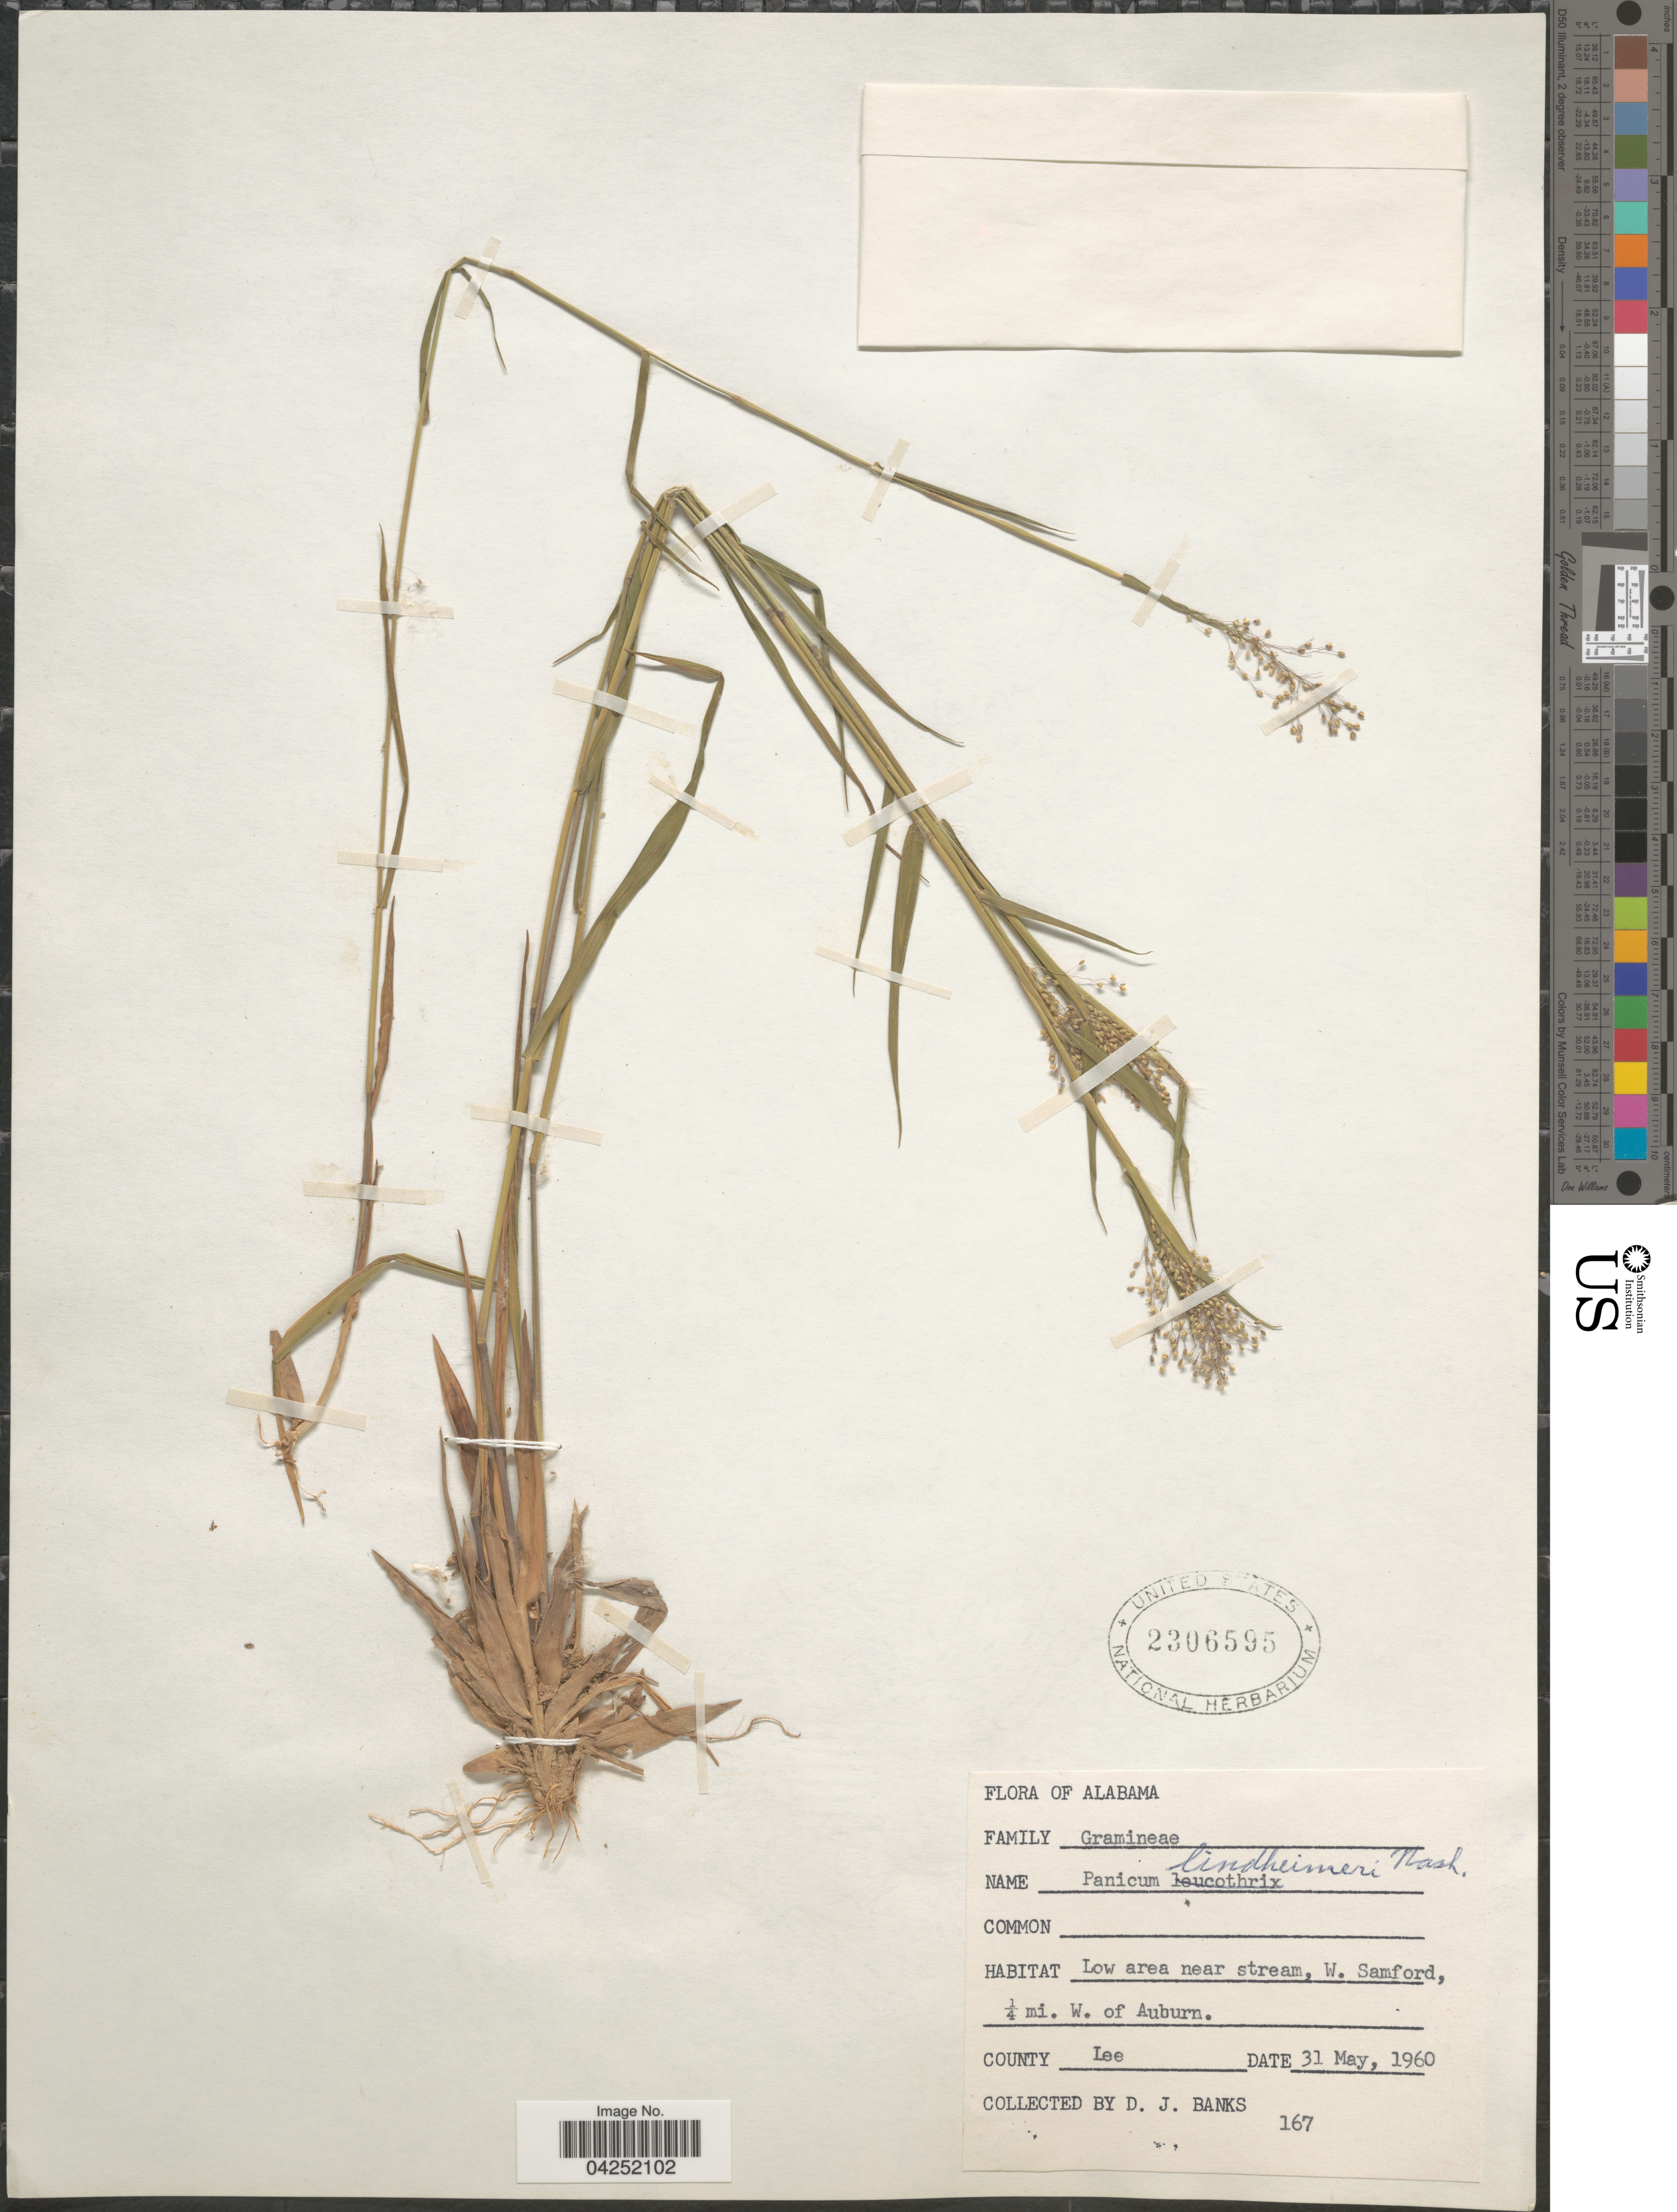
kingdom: Plantae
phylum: Tracheophyta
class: Liliopsida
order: Poales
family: Poaceae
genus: Dichanthelium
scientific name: Dichanthelium acuminatum var. lindheimeri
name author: (Nash) Gould & C.A. Clark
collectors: D. J. Banks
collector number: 167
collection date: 1960-05-31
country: United States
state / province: Alabama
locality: Low area near stream, W. Samford, ¼ mi. W. of Auburn. County Lee.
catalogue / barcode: US 2306595